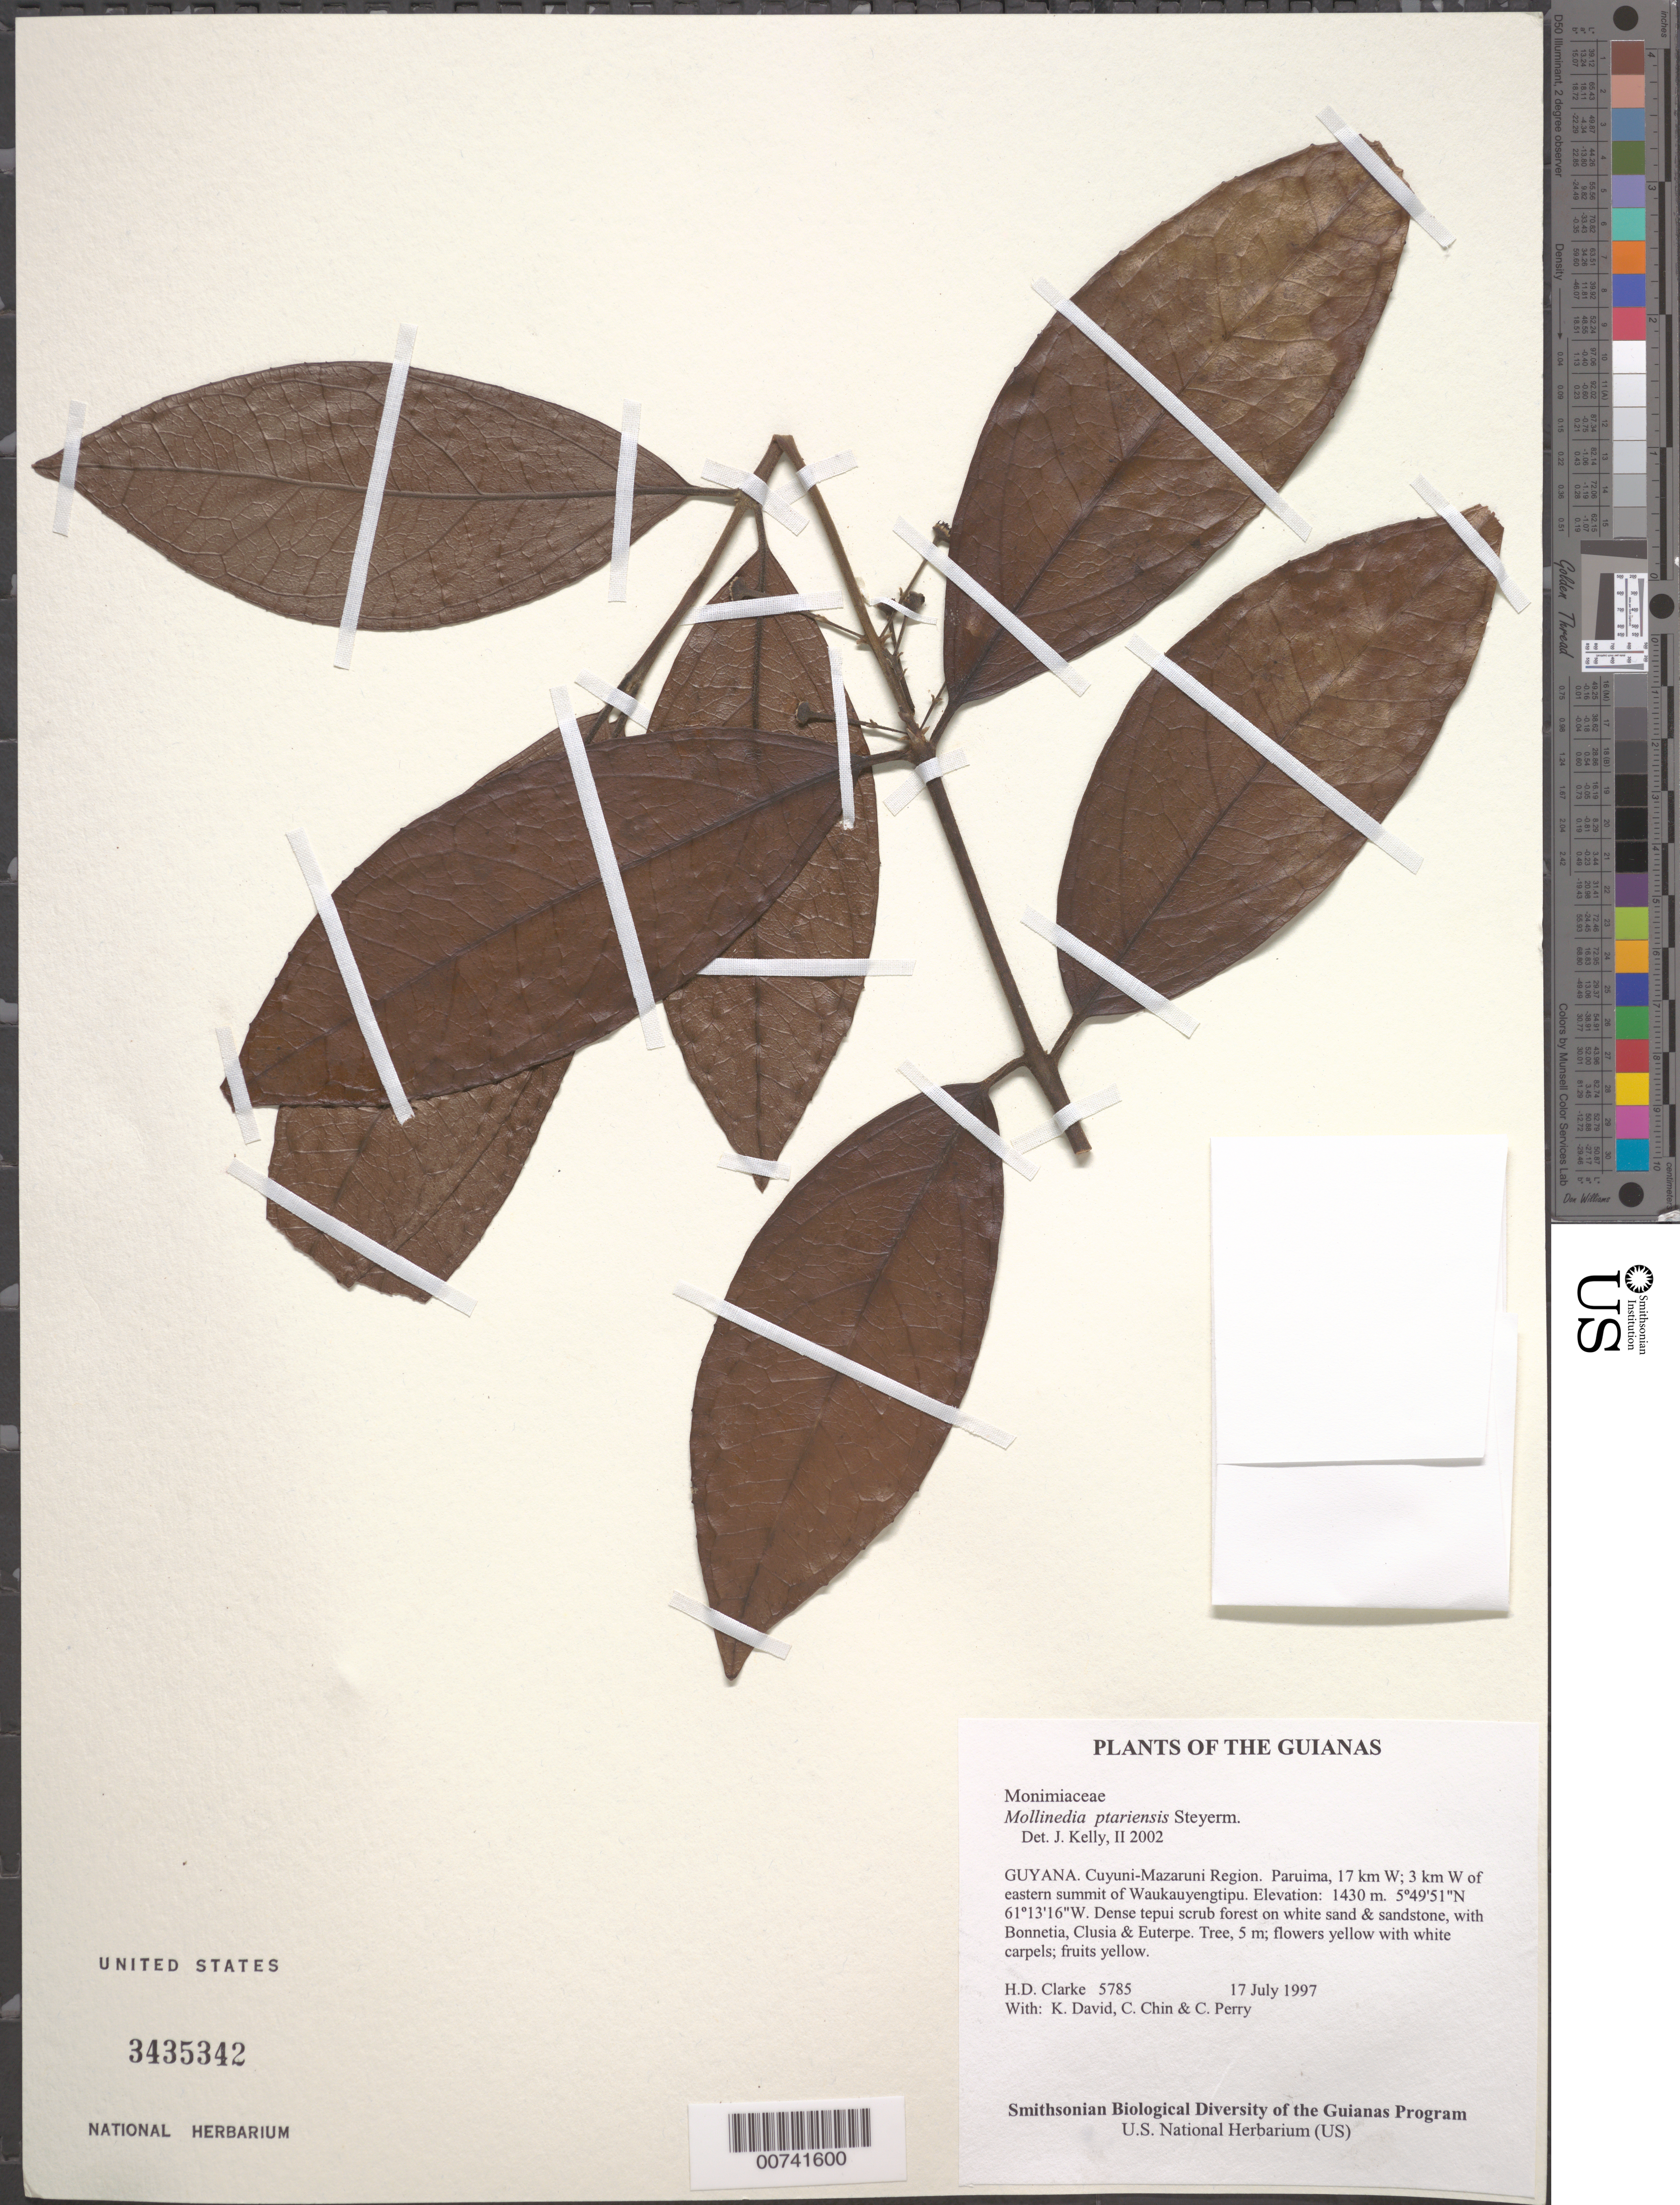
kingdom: Plantae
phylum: Tracheophyta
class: Magnoliopsida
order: Laurales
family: Monimiaceae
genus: Mollinedia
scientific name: Mollinedia ptariensis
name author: Steyerm.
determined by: Kelly, J.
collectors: H. D. Clarke, K. David, C. Chin & C. Perry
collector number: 5785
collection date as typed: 17 July 1997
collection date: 1997-07-17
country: Guyana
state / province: Cuyuni-Mazaruni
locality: Paruima, 17 km W; 3 km W of eastern summit of Waukauyengtipu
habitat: Dense tepui scrub forest on white sand & sandstone, with Bonnetia, Clusia & Euterpe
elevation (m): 1430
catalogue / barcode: US 3435342